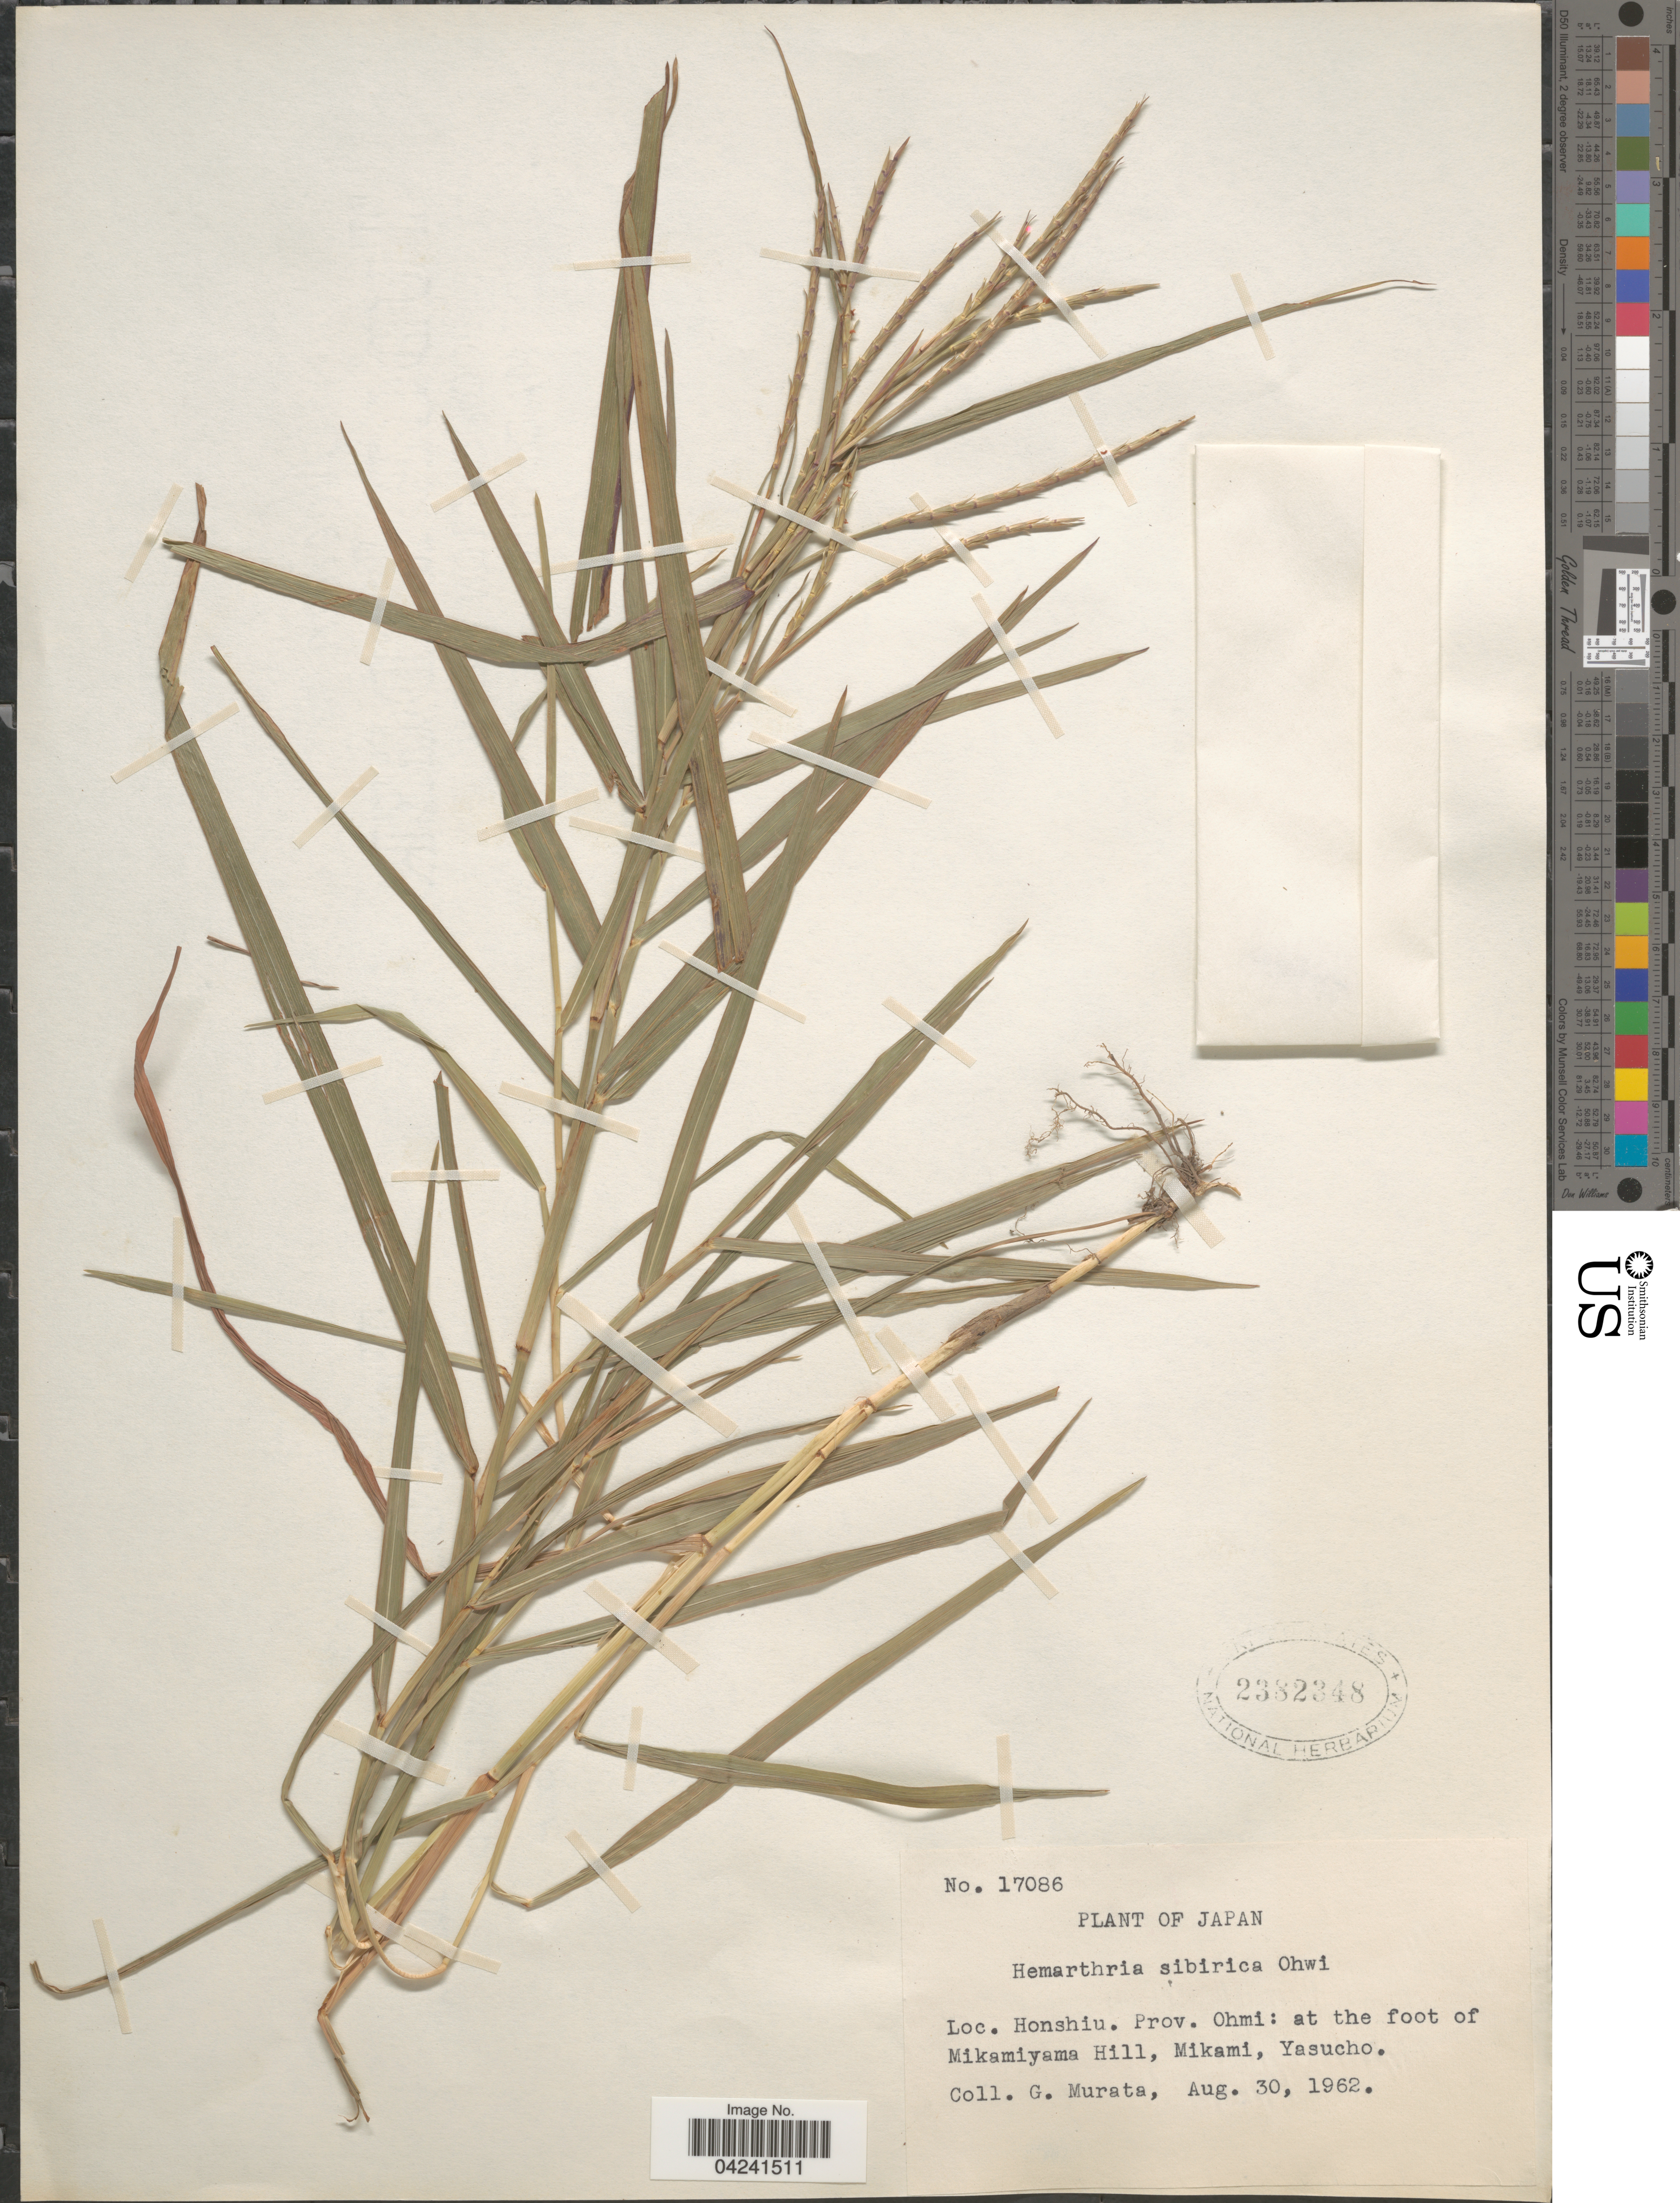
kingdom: Plantae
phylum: Tracheophyta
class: Liliopsida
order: Poales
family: Poaceae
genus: Hemarthria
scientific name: Hemarthria sibirica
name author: (Gand.) Ohwi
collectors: G. Murata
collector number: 17086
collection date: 1962-08-30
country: Japan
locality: Honshiu. Prov. Ohmi: at the foot of Mikamiyama Hill, Mikami, Yasucho.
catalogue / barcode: US 2382348